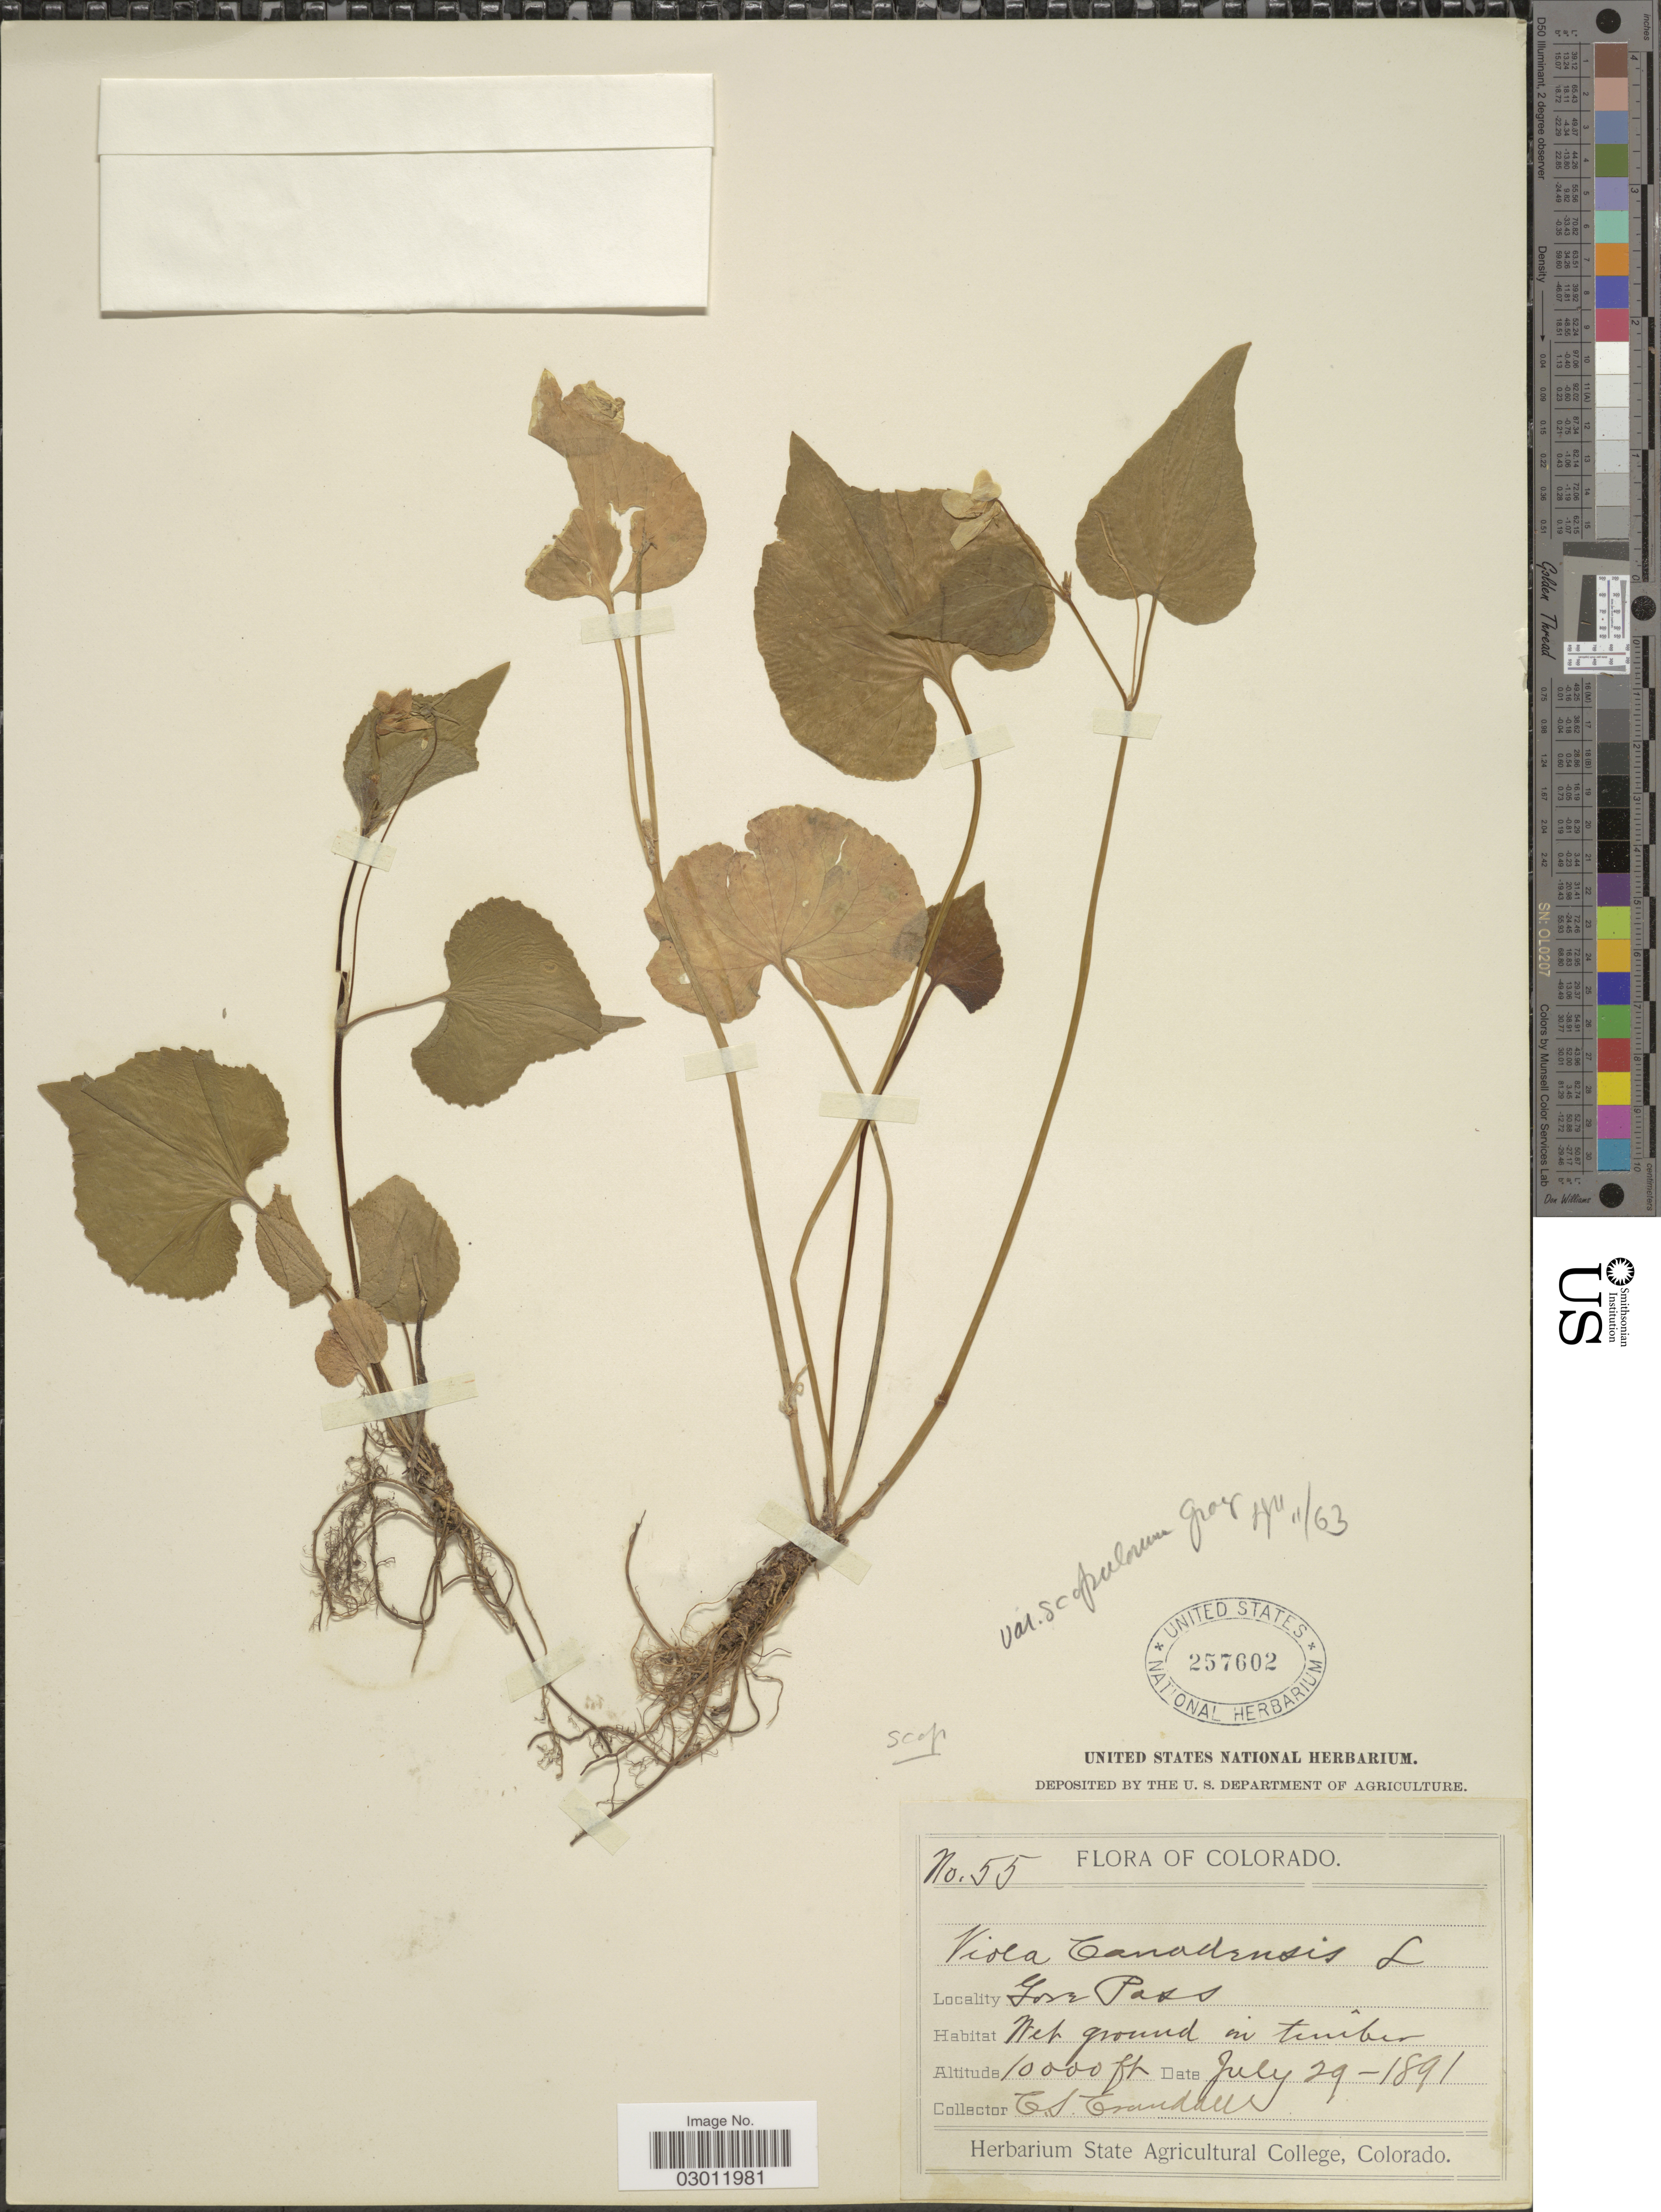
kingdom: Plantae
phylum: Tracheophyta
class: Magnoliopsida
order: Malpighiales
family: Violaceae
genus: Viola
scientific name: Viola canadensis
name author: L.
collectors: C. Crandall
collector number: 55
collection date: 1891-07-29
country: United States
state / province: Colorado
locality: Gore Pass.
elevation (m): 3048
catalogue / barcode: US 257602